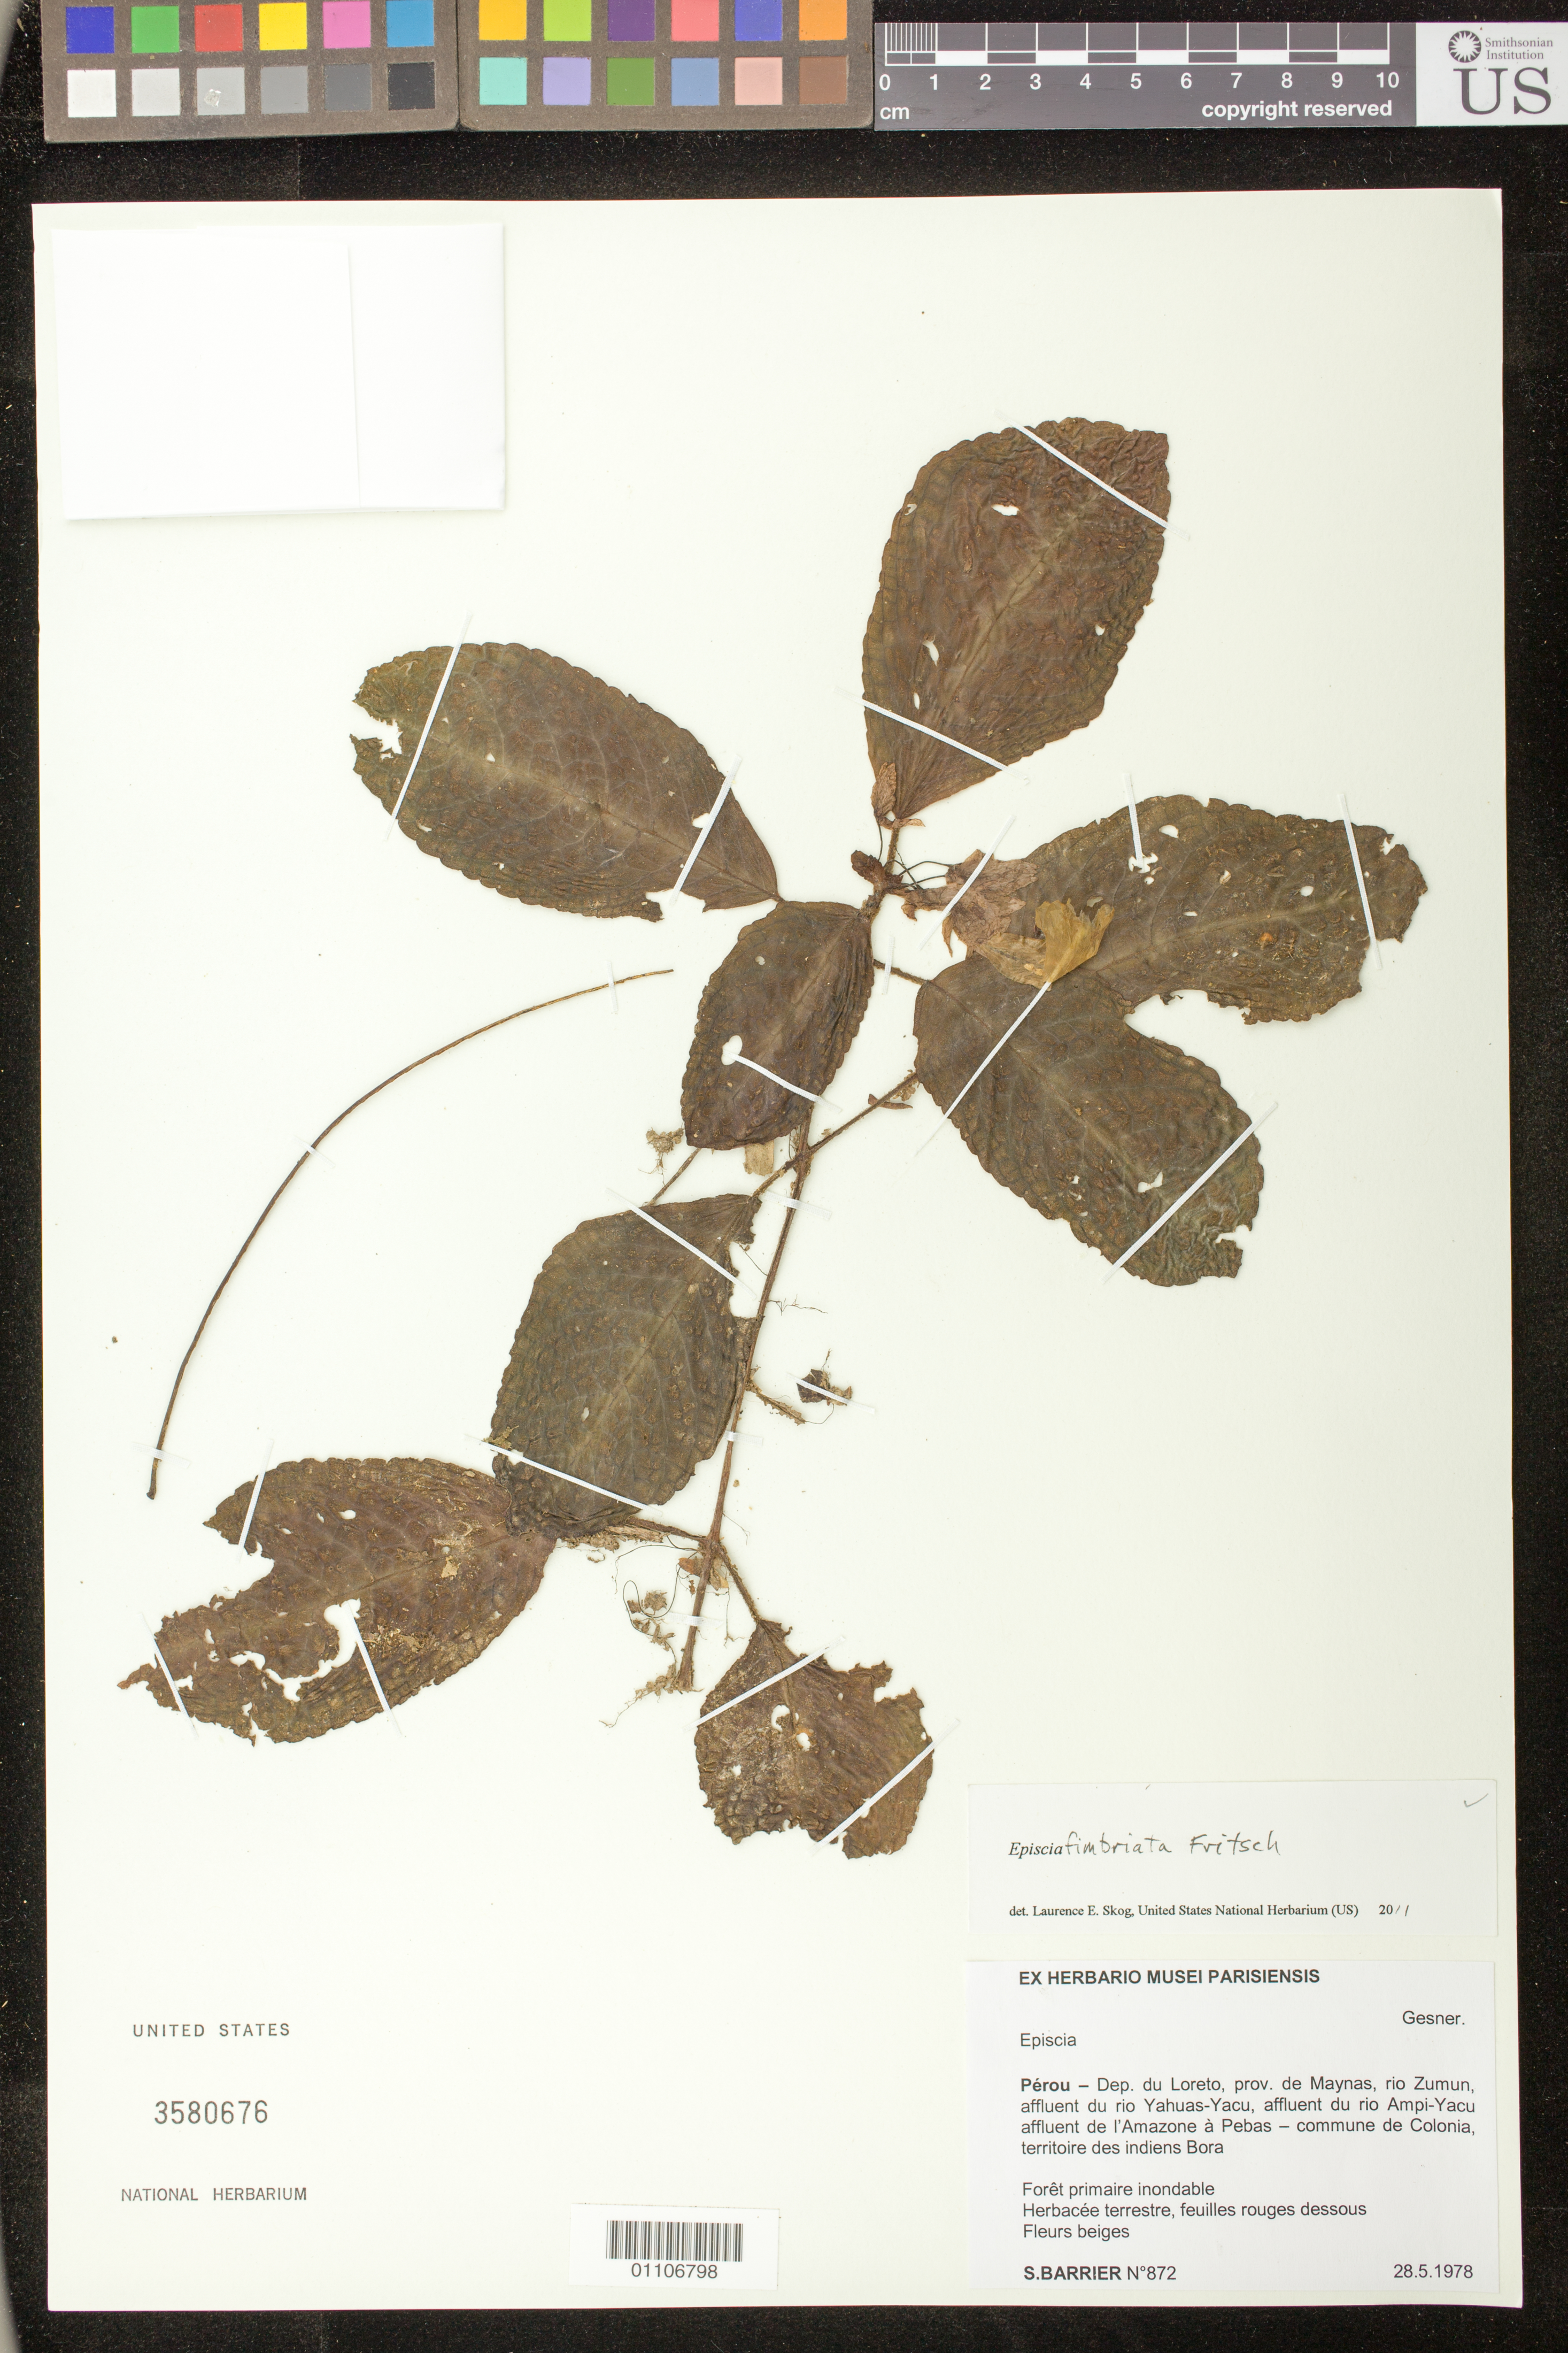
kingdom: Plantae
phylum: Tracheophyta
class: Magnoliopsida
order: Lamiales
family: Gesneriaceae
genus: Episcia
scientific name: Episcia fimbriata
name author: Fritsch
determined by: Skog, Laurence E.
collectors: S. Barrier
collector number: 872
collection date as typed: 28 May 1978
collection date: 1978-05-28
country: Peru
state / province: Loreto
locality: Maynas: Rio Zumun, affluent du rio Yahuas-Yacu, affluent du Rio Ampi-Yacu, affluent de l'Amazone a Pebas-commune de Colonia territoire des indiens Bora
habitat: Foret primaire inondable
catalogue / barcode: US 3580676